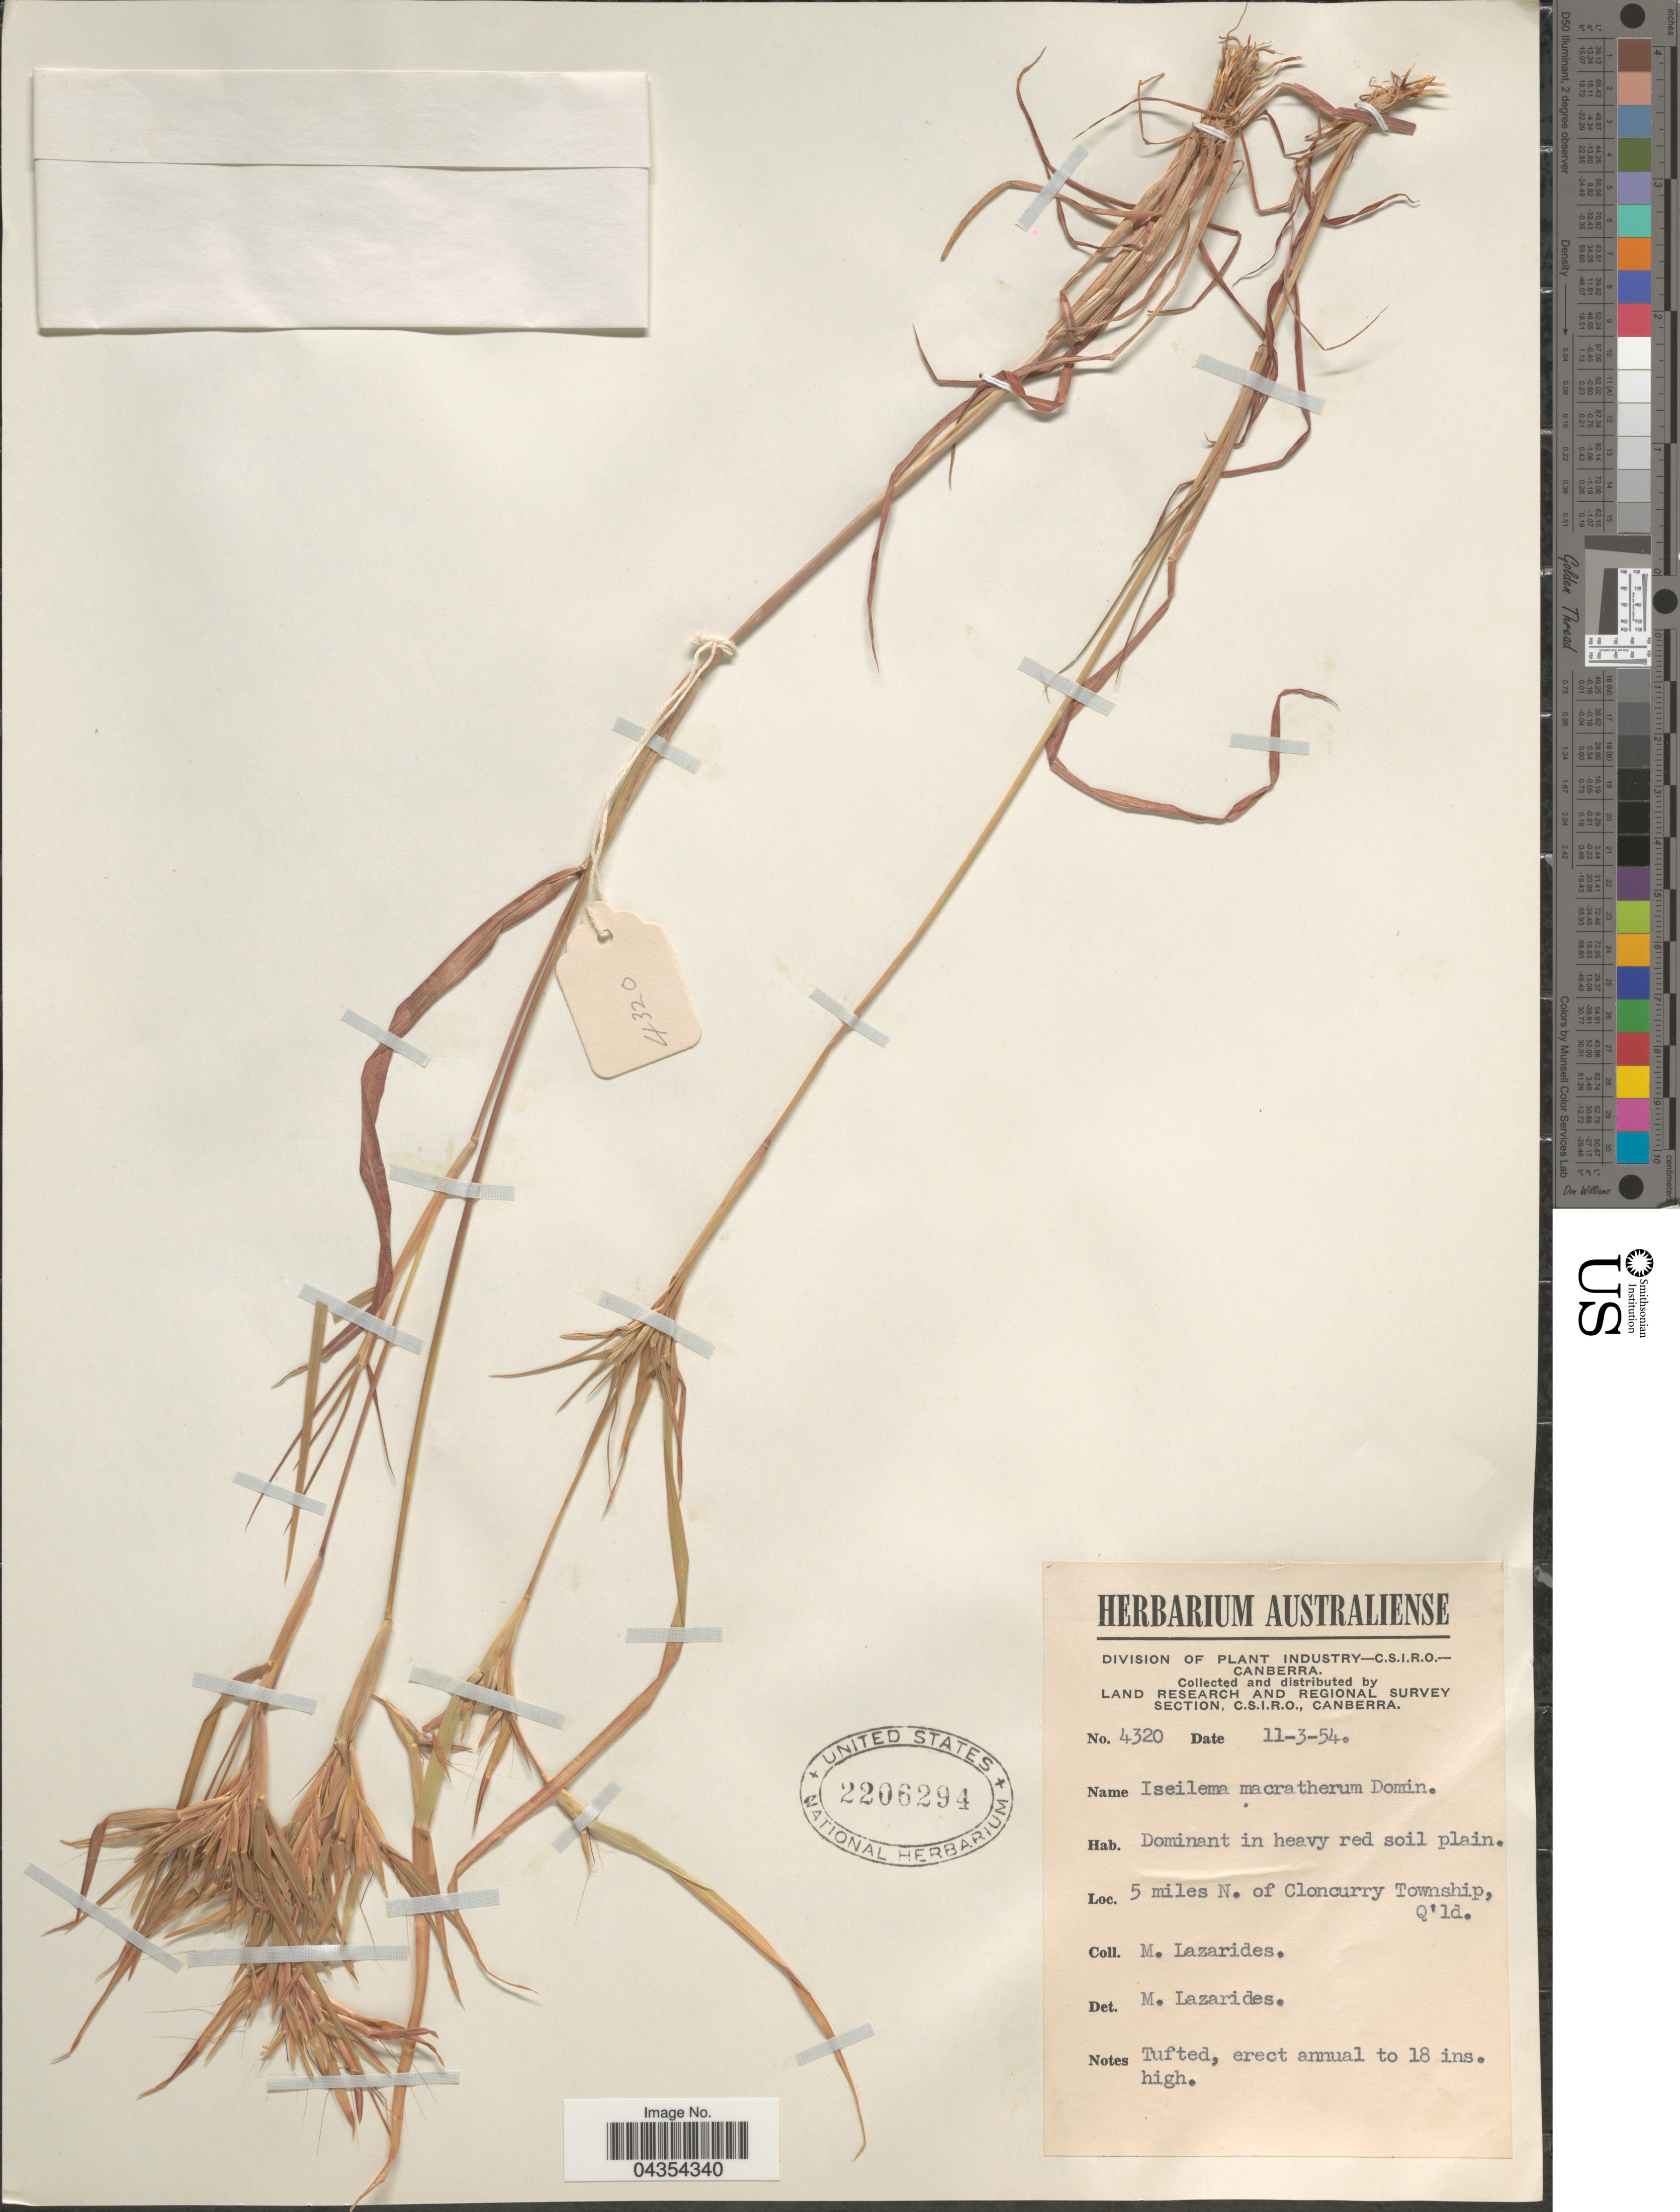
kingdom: Plantae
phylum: Tracheophyta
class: Liliopsida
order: Poales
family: Poaceae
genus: Iseilema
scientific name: Iseilema macratherum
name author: Domin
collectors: M. Lazarides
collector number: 4320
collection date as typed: Transcribed d/m/y: 11/3/54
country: Australia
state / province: Queensland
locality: Land Research and Regional Survey Section. 5 miles N. of Cloncurry Township, Q'ld.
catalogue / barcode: US 2206294